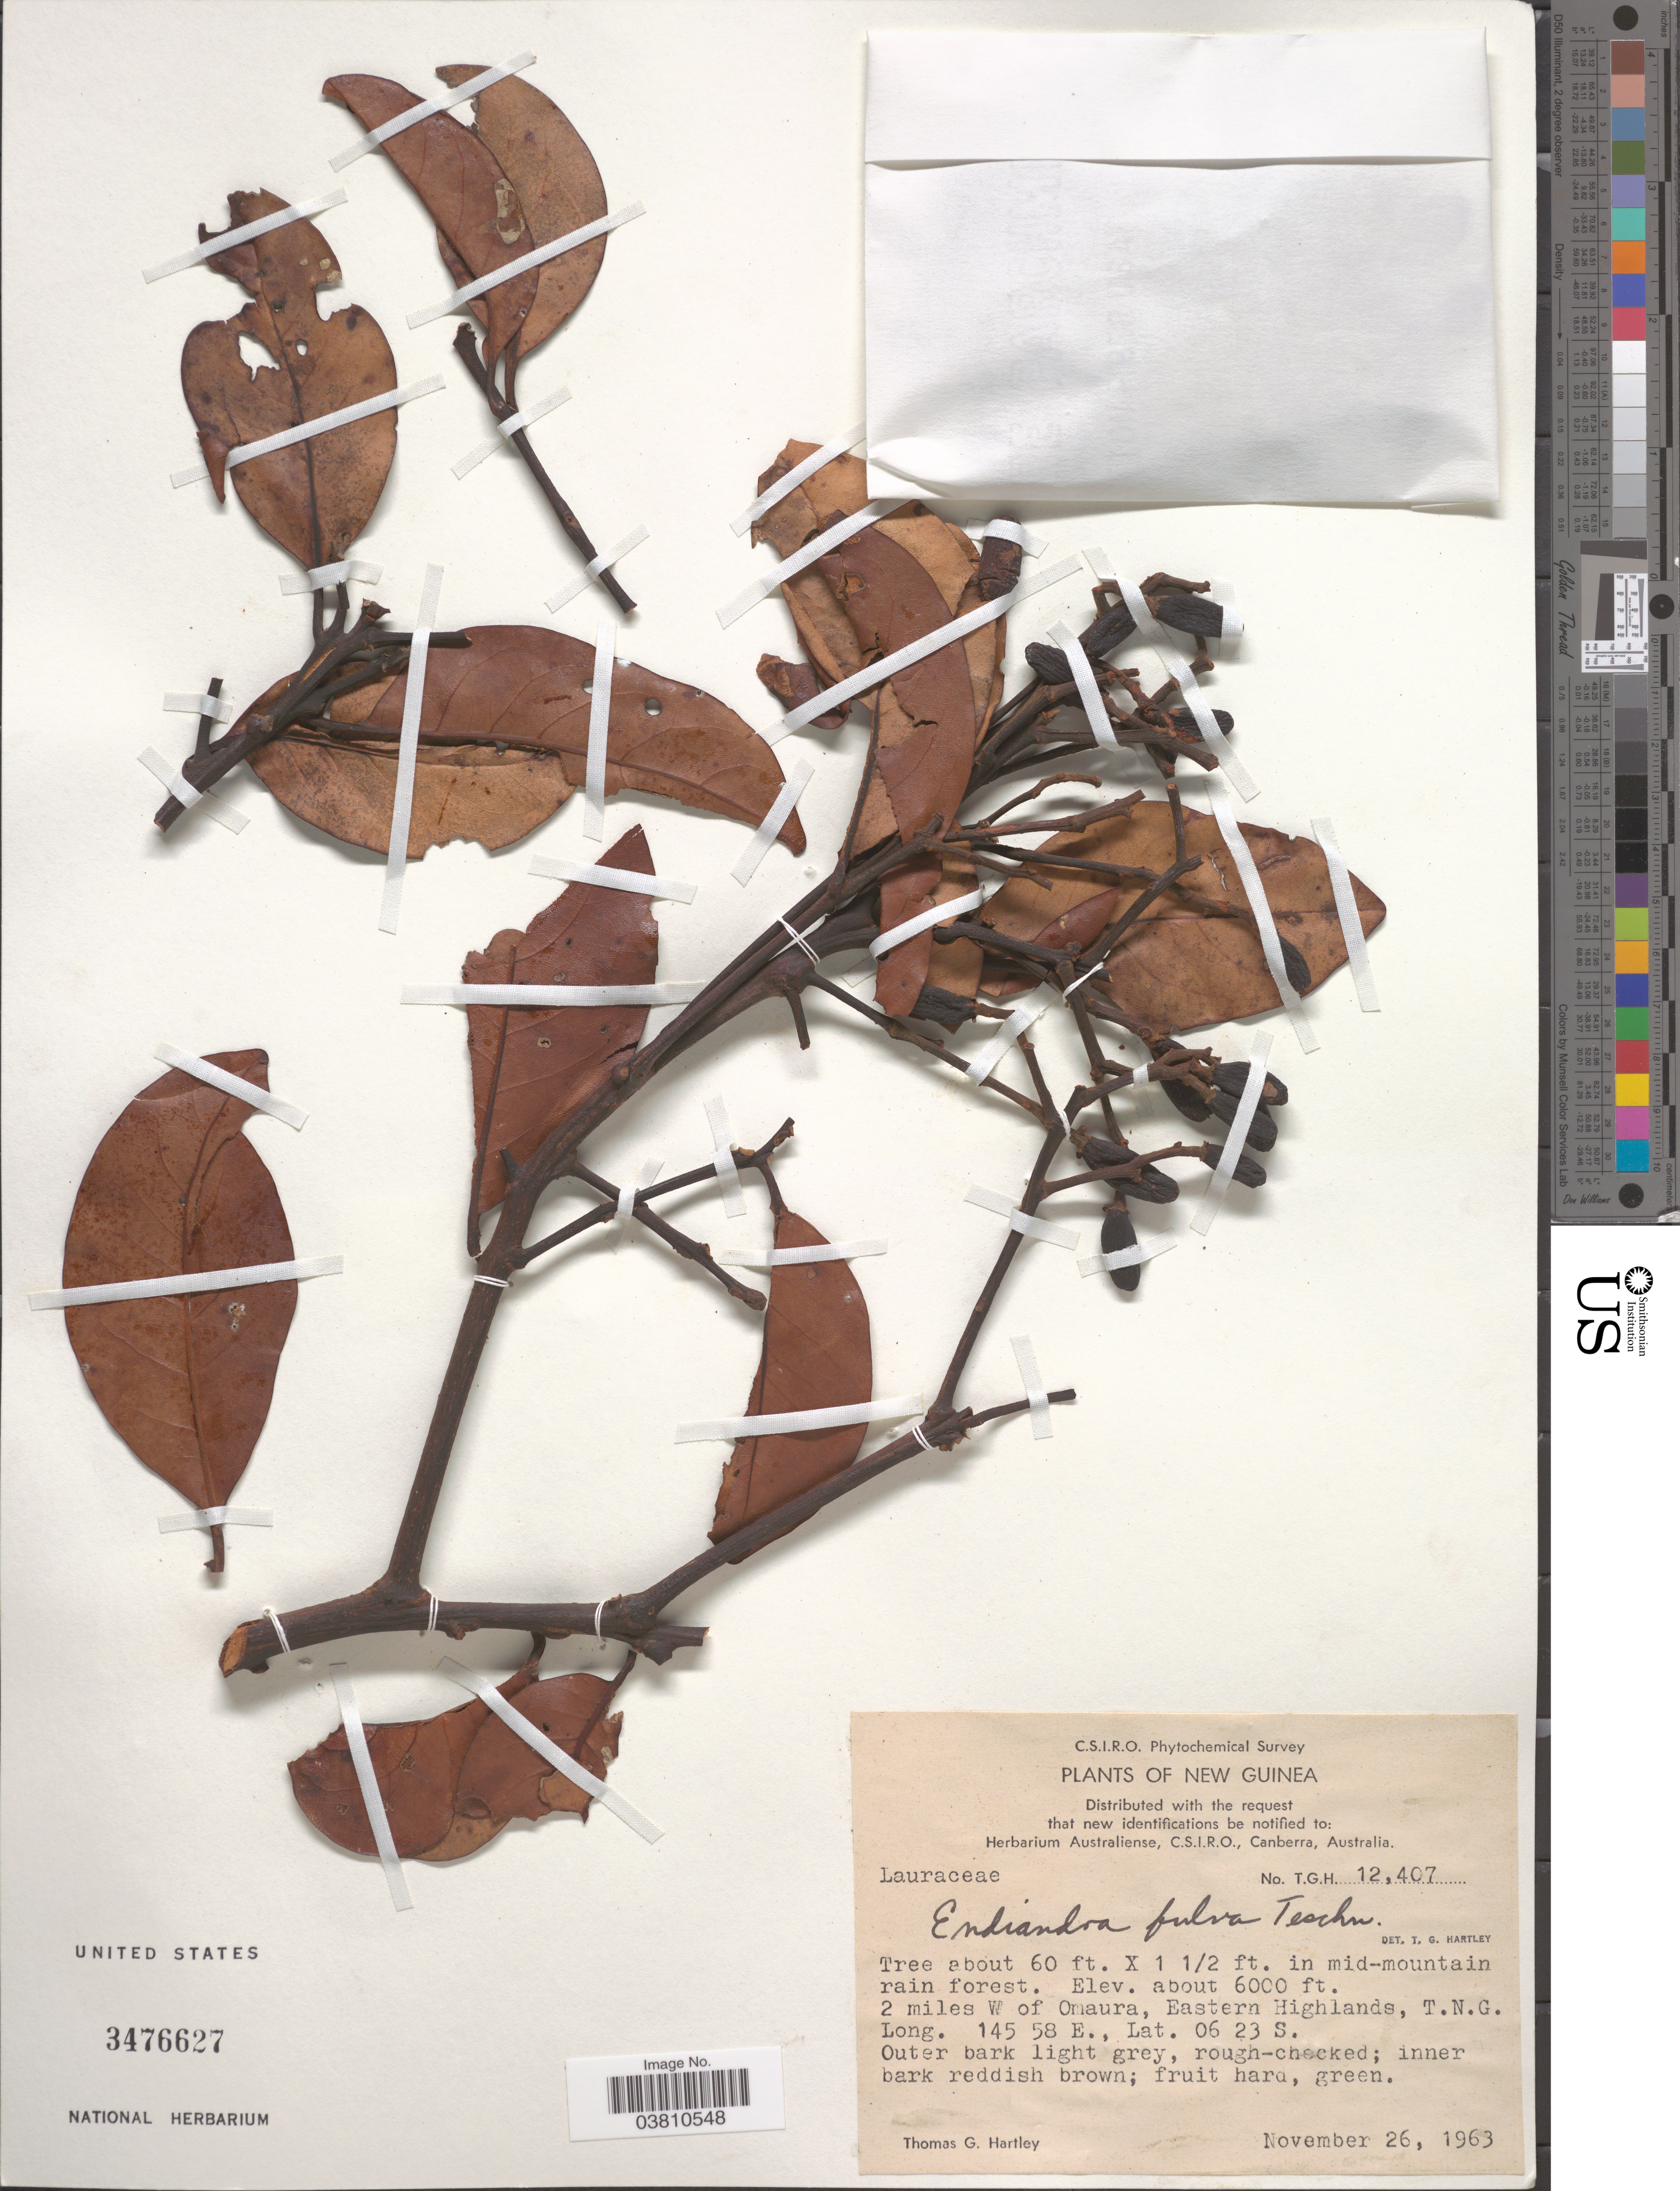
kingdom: Plantae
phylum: Tracheophyta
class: Magnoliopsida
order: Laurales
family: Lauraceae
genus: Endiandra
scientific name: Endiandra fulva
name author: Teschner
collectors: T. G. Hartley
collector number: TGH 12407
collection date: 1963-11-26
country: Papua New Guinea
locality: New Guinea. 2 miles W of Omaura, Eastern Highlands, T.N.G.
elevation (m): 1829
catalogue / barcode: US 3476627